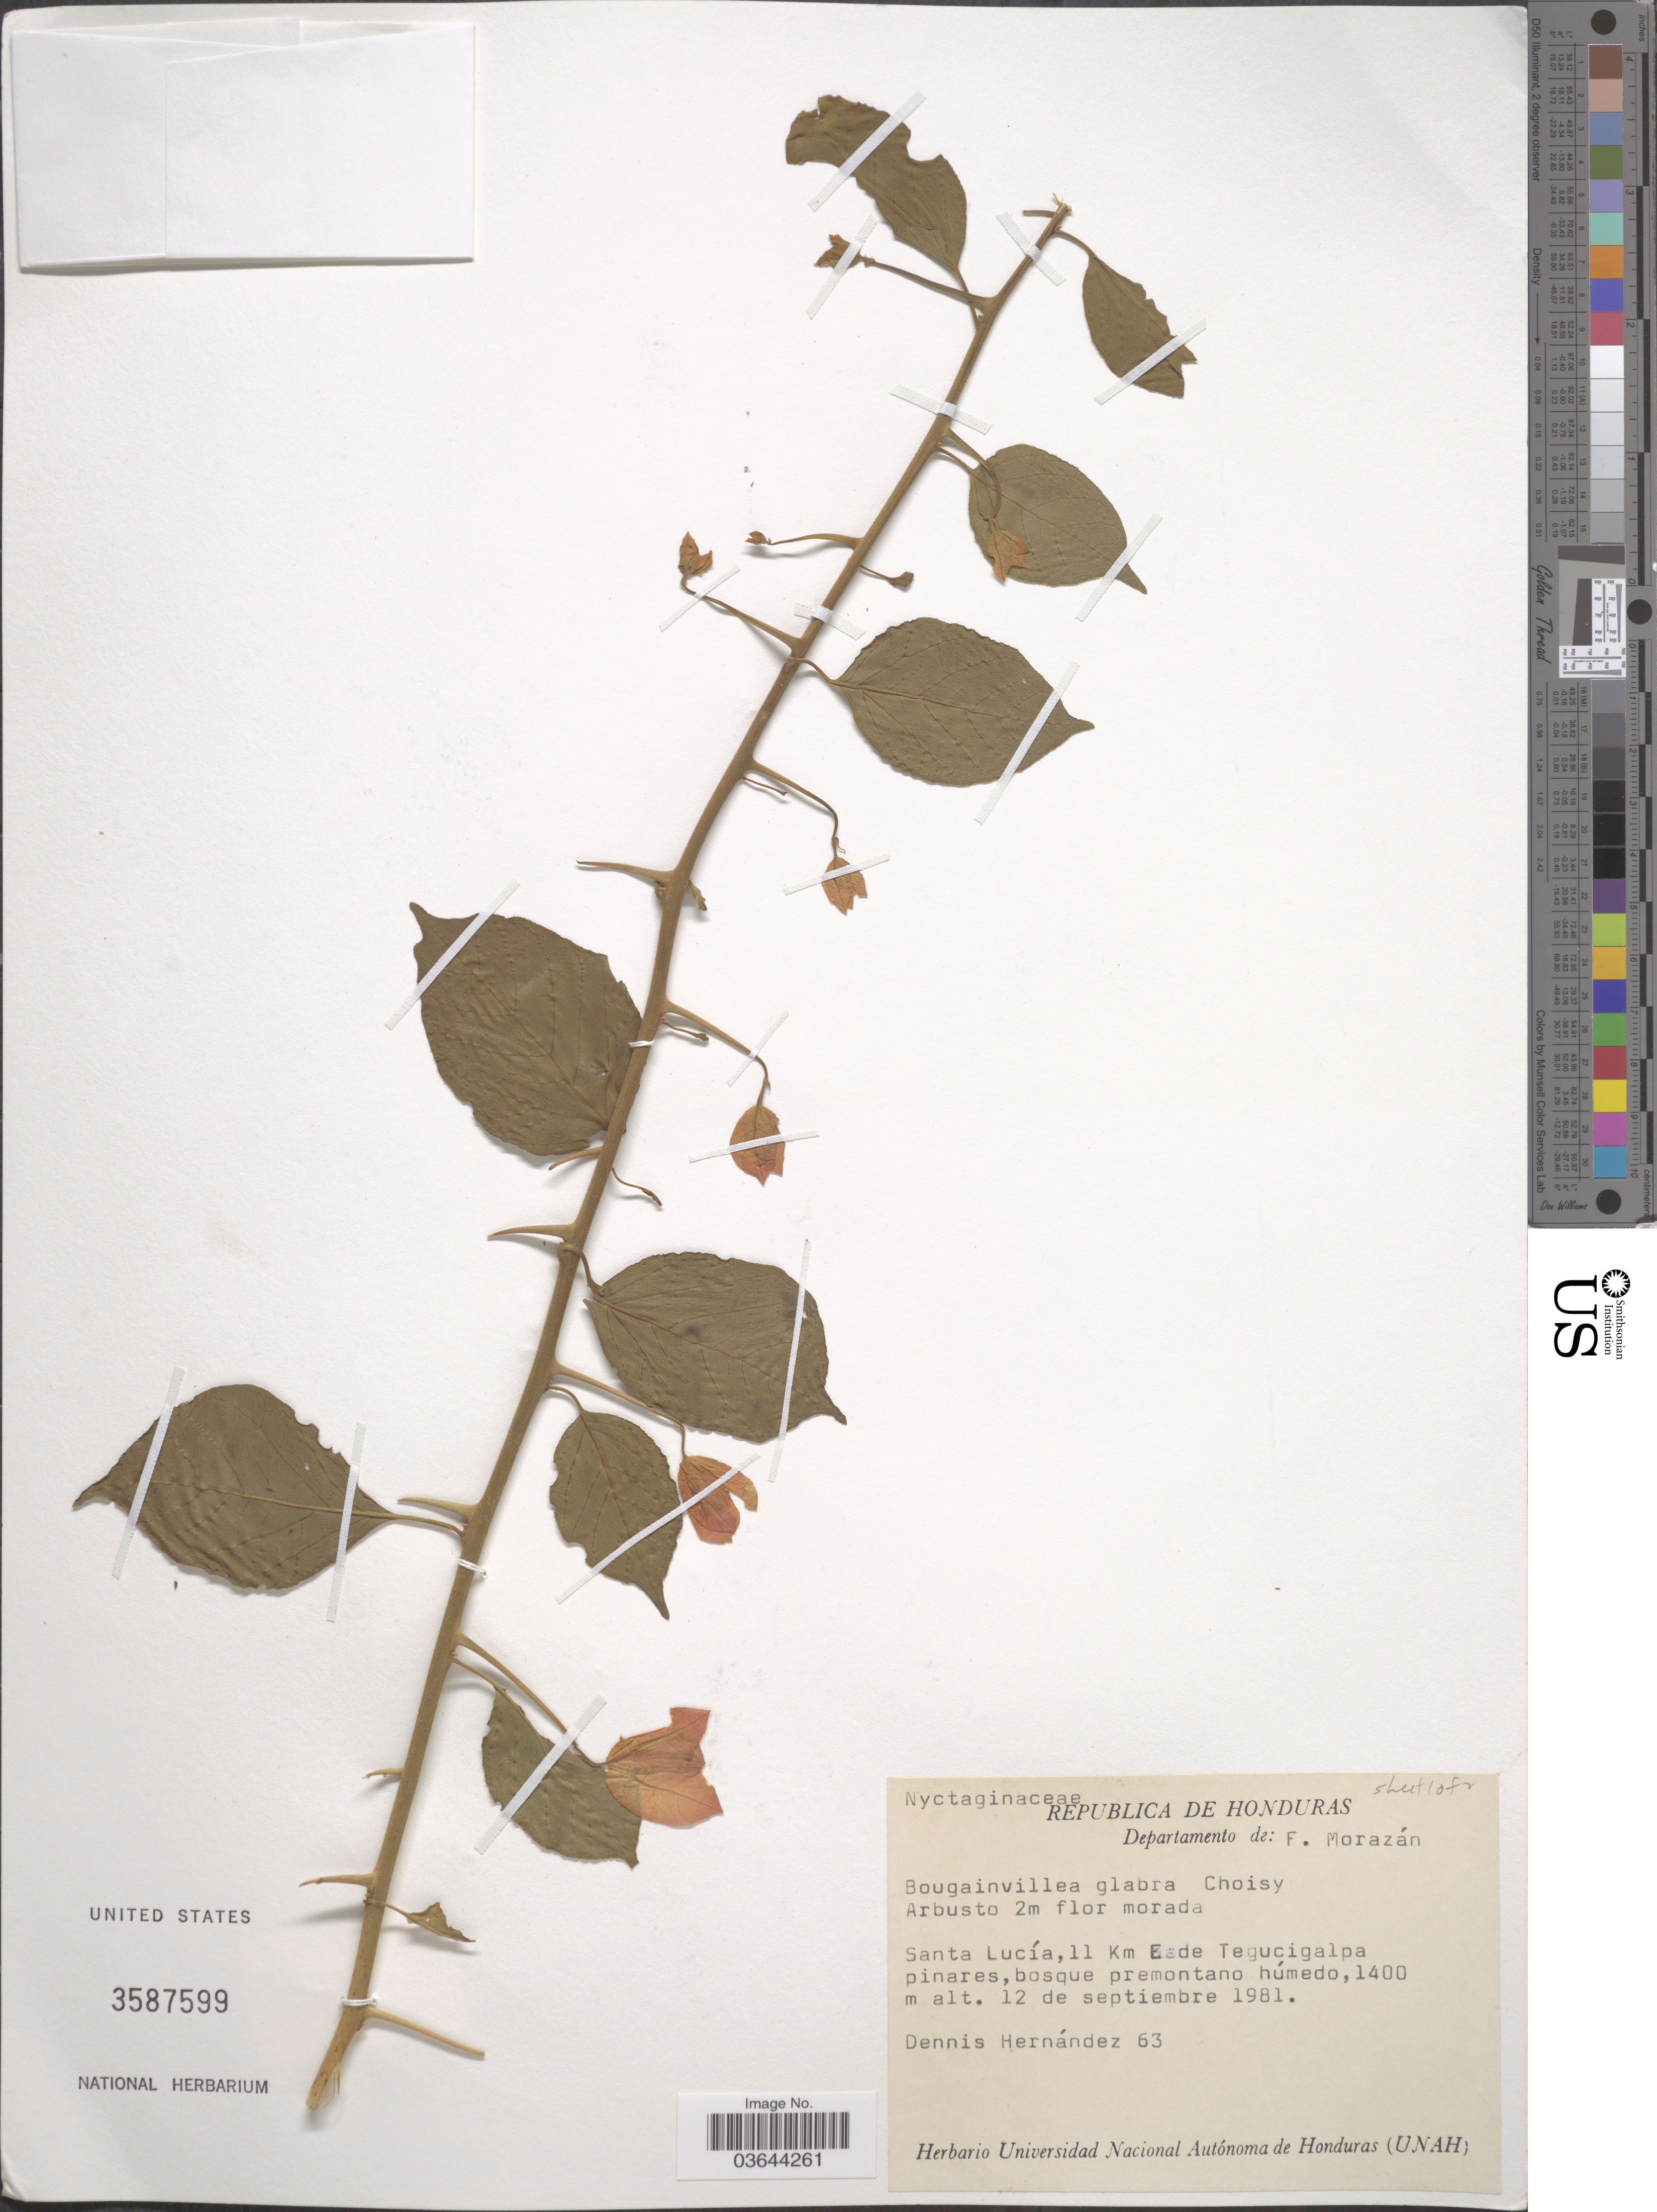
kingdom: Plantae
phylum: Tracheophyta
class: Magnoliopsida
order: Caryophyllales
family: Nyctaginaceae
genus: Bougainvillea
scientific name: Bougainvillea glabra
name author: Choisy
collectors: D. Hernández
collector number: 63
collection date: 1981-09-12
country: Honduras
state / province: Fco. Morazán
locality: Departamento de: F. Morazán. Santa Lucía, 11 Km E de Tegucigalpa pinares.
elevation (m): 1400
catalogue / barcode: US 3587599